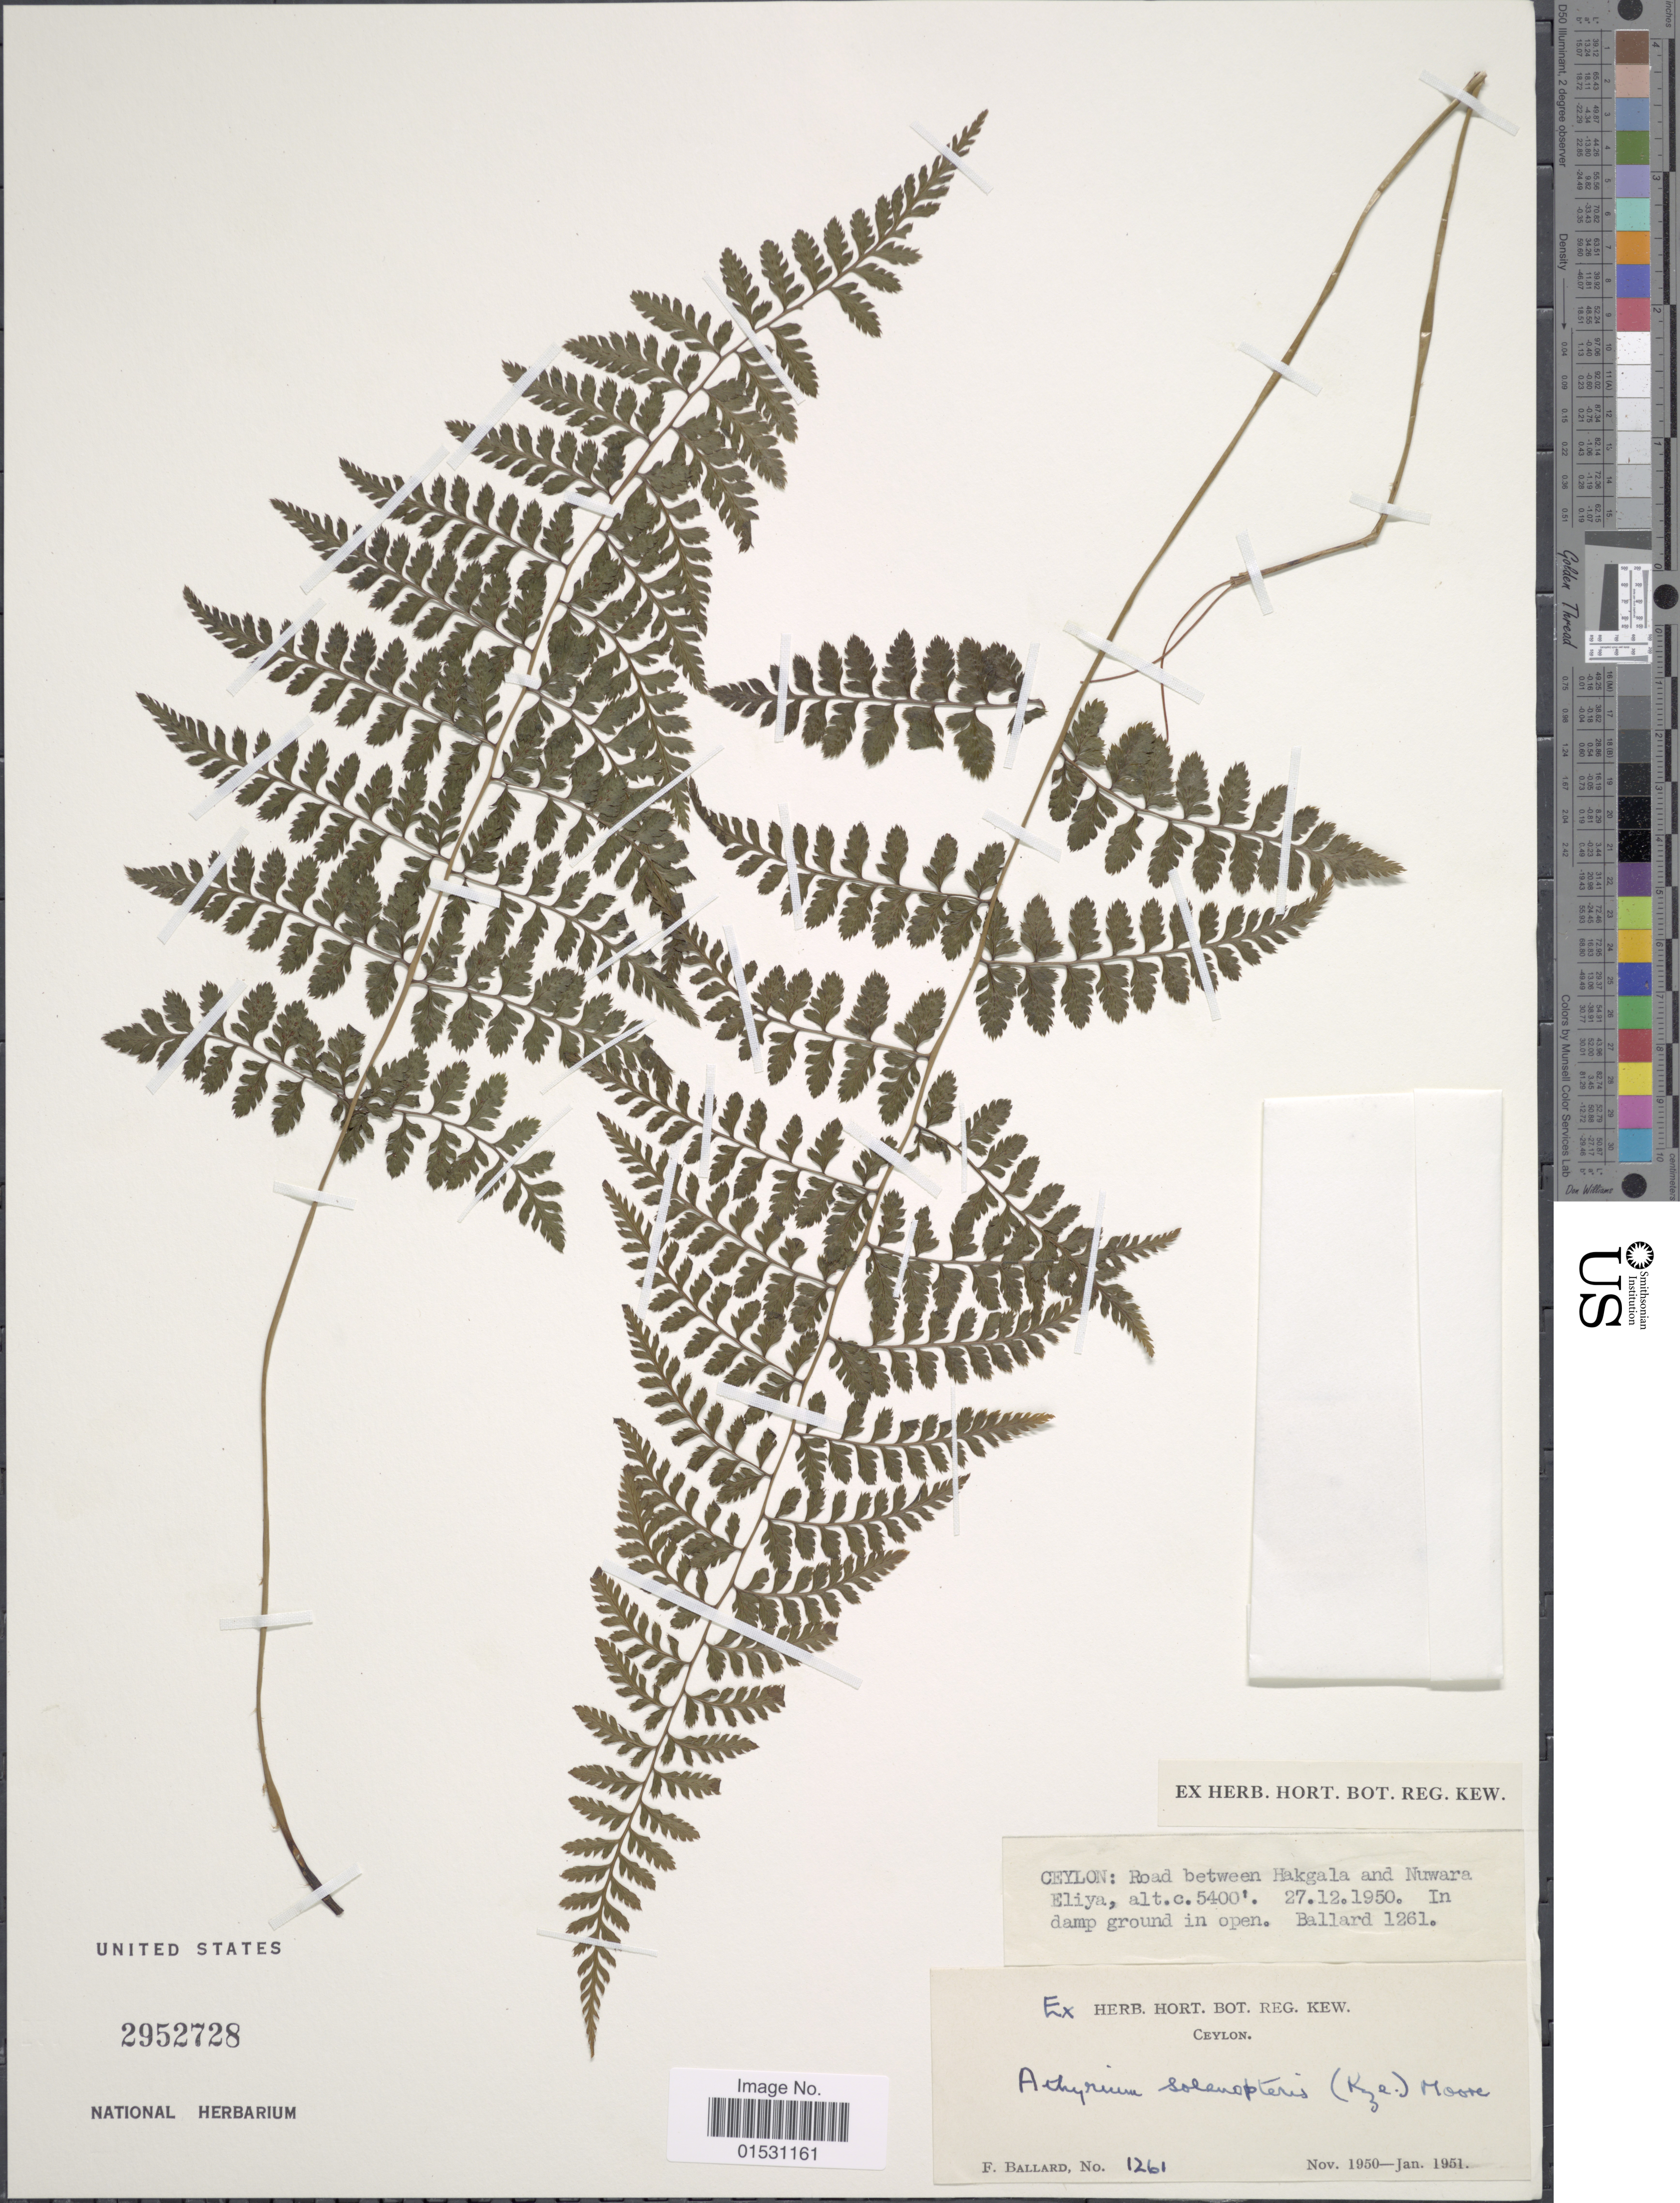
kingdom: Plantae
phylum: Tracheophyta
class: Polypodiopsida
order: Polypodiales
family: Athyriaceae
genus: Athyrium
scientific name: Athyrium solenopteris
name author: (Kunze) T. Moore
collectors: F. Ballard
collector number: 1261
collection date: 1950-12-27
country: Sri Lanka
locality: Ceylon: Road between Hakgala and Nuwara Eliya.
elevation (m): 1646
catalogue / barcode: US 2952728